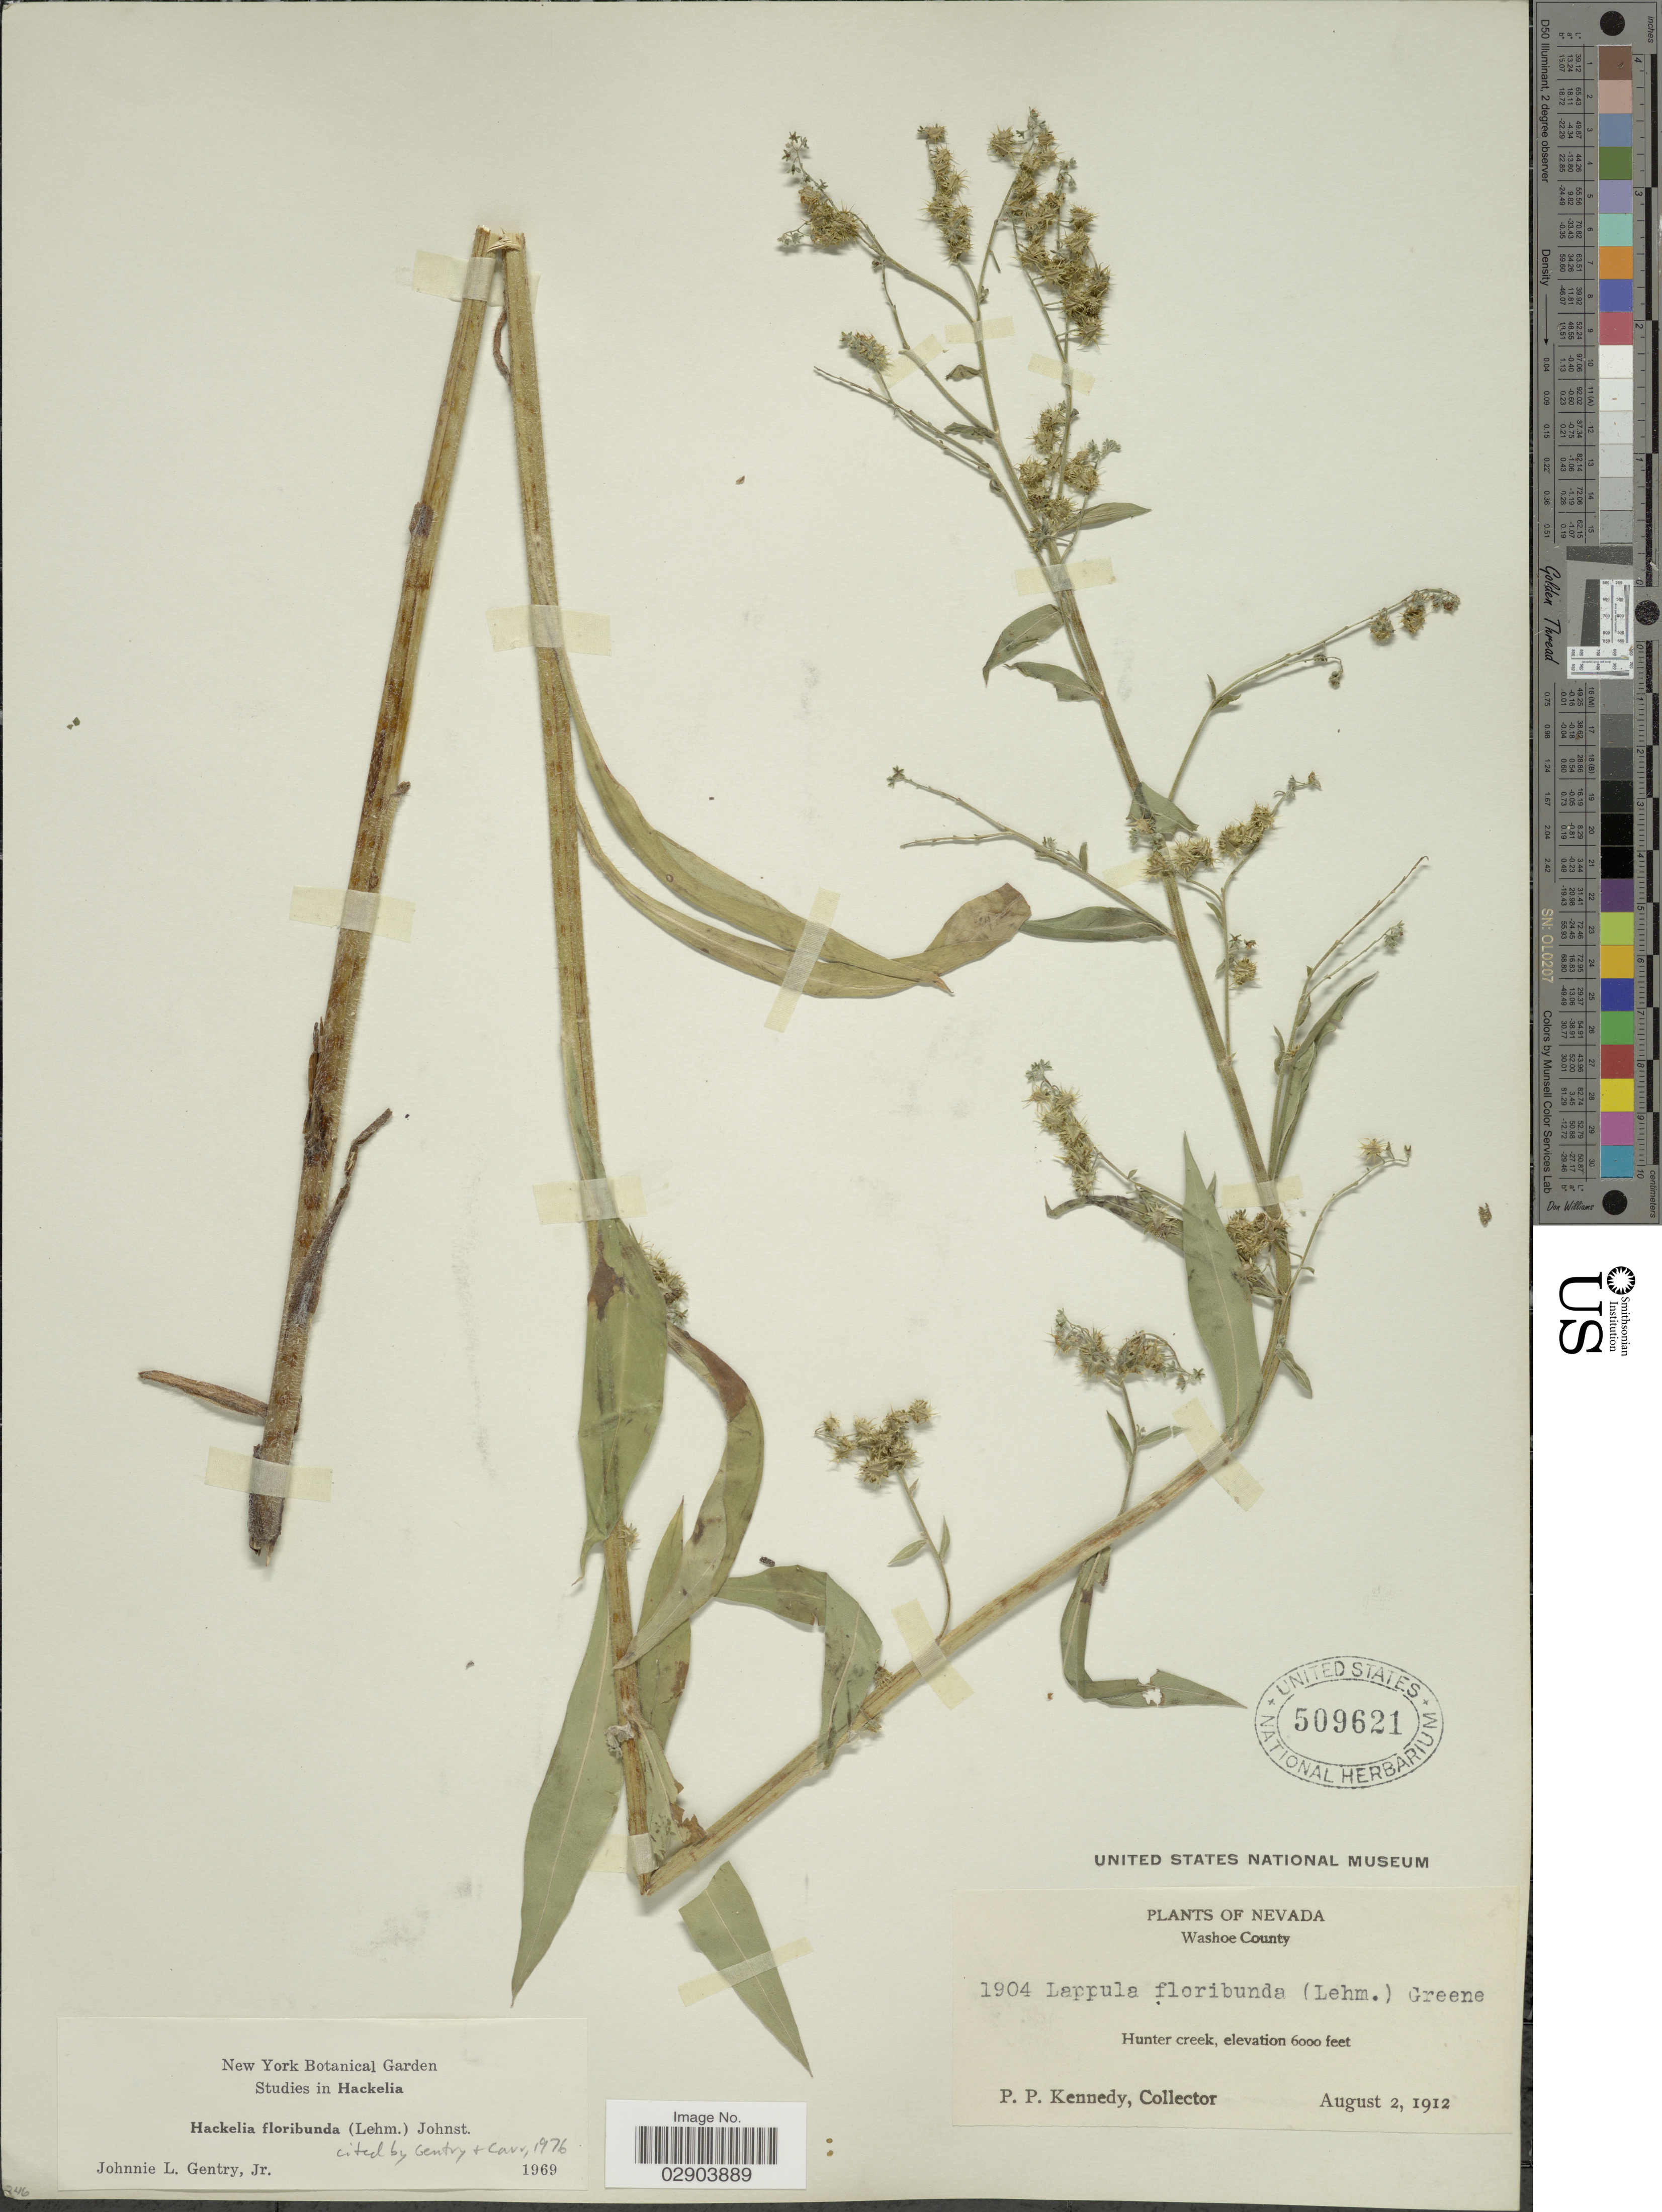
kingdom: Plantae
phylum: Tracheophyta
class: Magnoliopsida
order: Boraginales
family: Boraginaceae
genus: Hackelia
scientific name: Hackelia floribunda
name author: (Lehm.) I.M. Johnst.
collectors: P. Kennedy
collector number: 1904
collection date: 1912-08-02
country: United States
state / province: Nevada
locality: Washoe County, Hunter Creek.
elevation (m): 1829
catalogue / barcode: US 509621